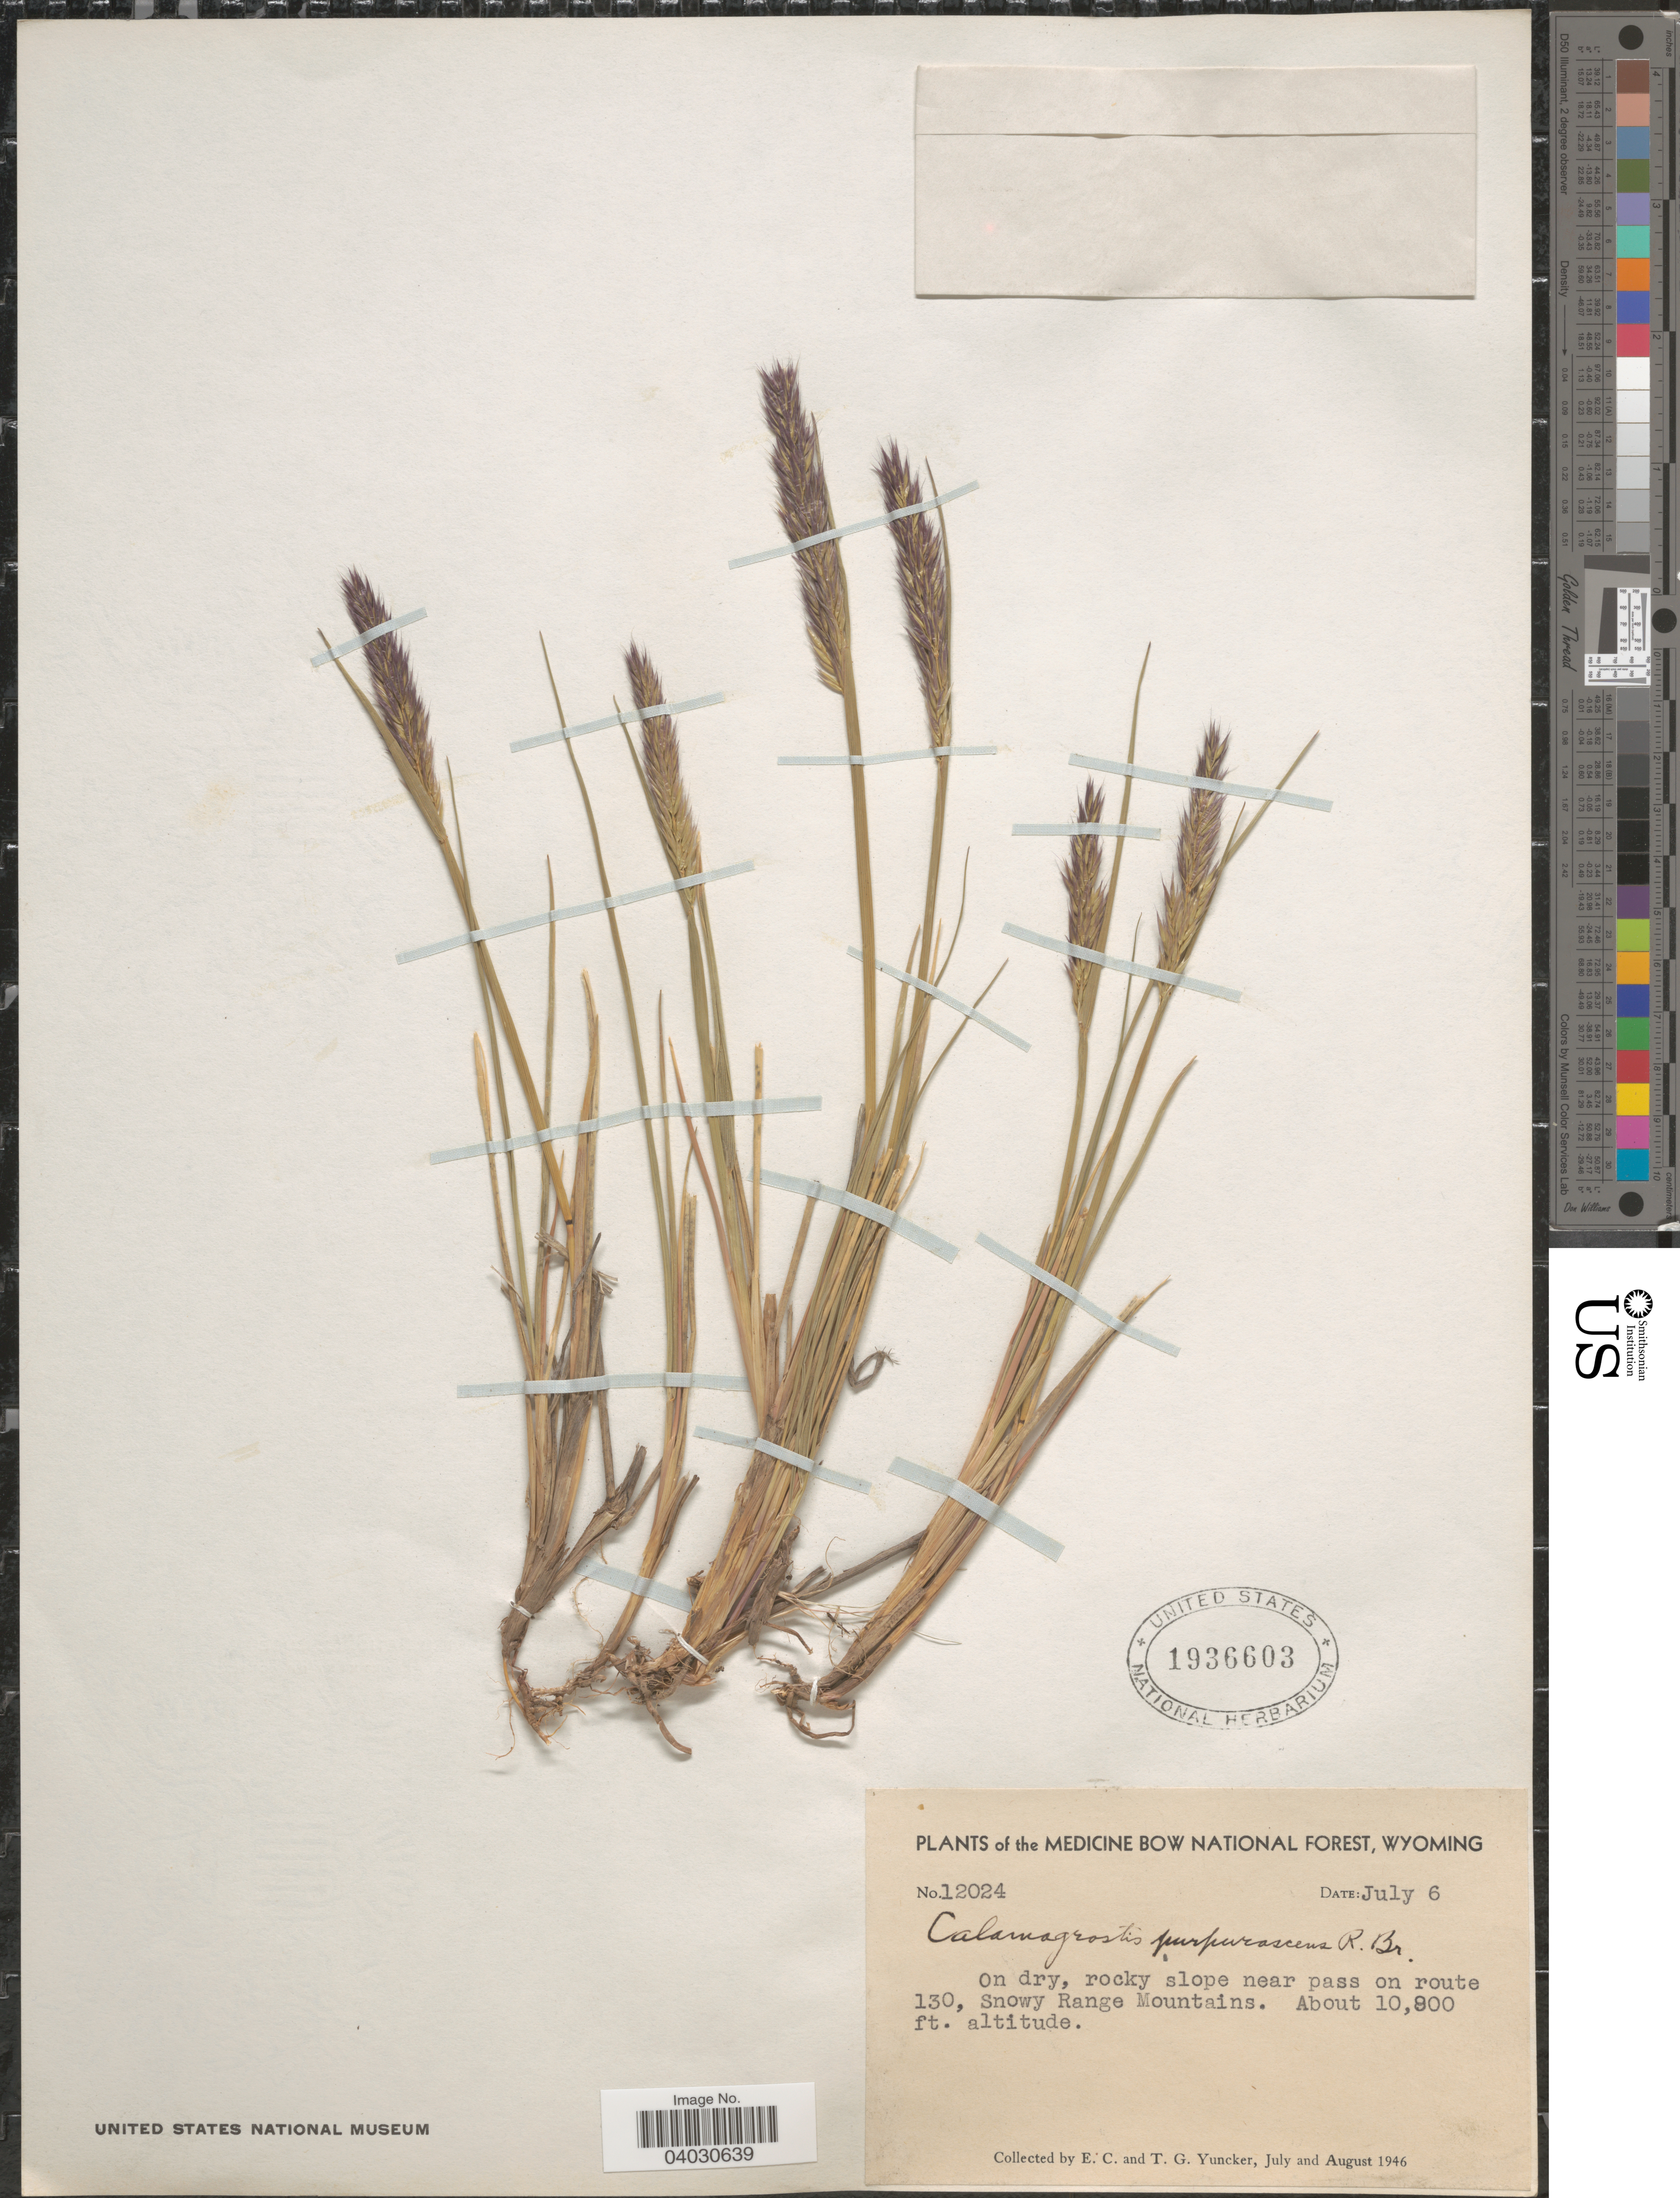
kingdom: Plantae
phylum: Tracheophyta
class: Liliopsida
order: Poales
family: Poaceae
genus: Calamagrostis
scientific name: Calamagrostis purpurascens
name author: R. Br.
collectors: E. C. Yuncker & T. G. Yuncker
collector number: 12024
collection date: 1946-07-06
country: United States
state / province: Wyoming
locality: The Medicine Bow National Forest. On dry, rocky slope near pass on route 130, Snowy Range Mountains.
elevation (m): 3292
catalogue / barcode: US 1936603